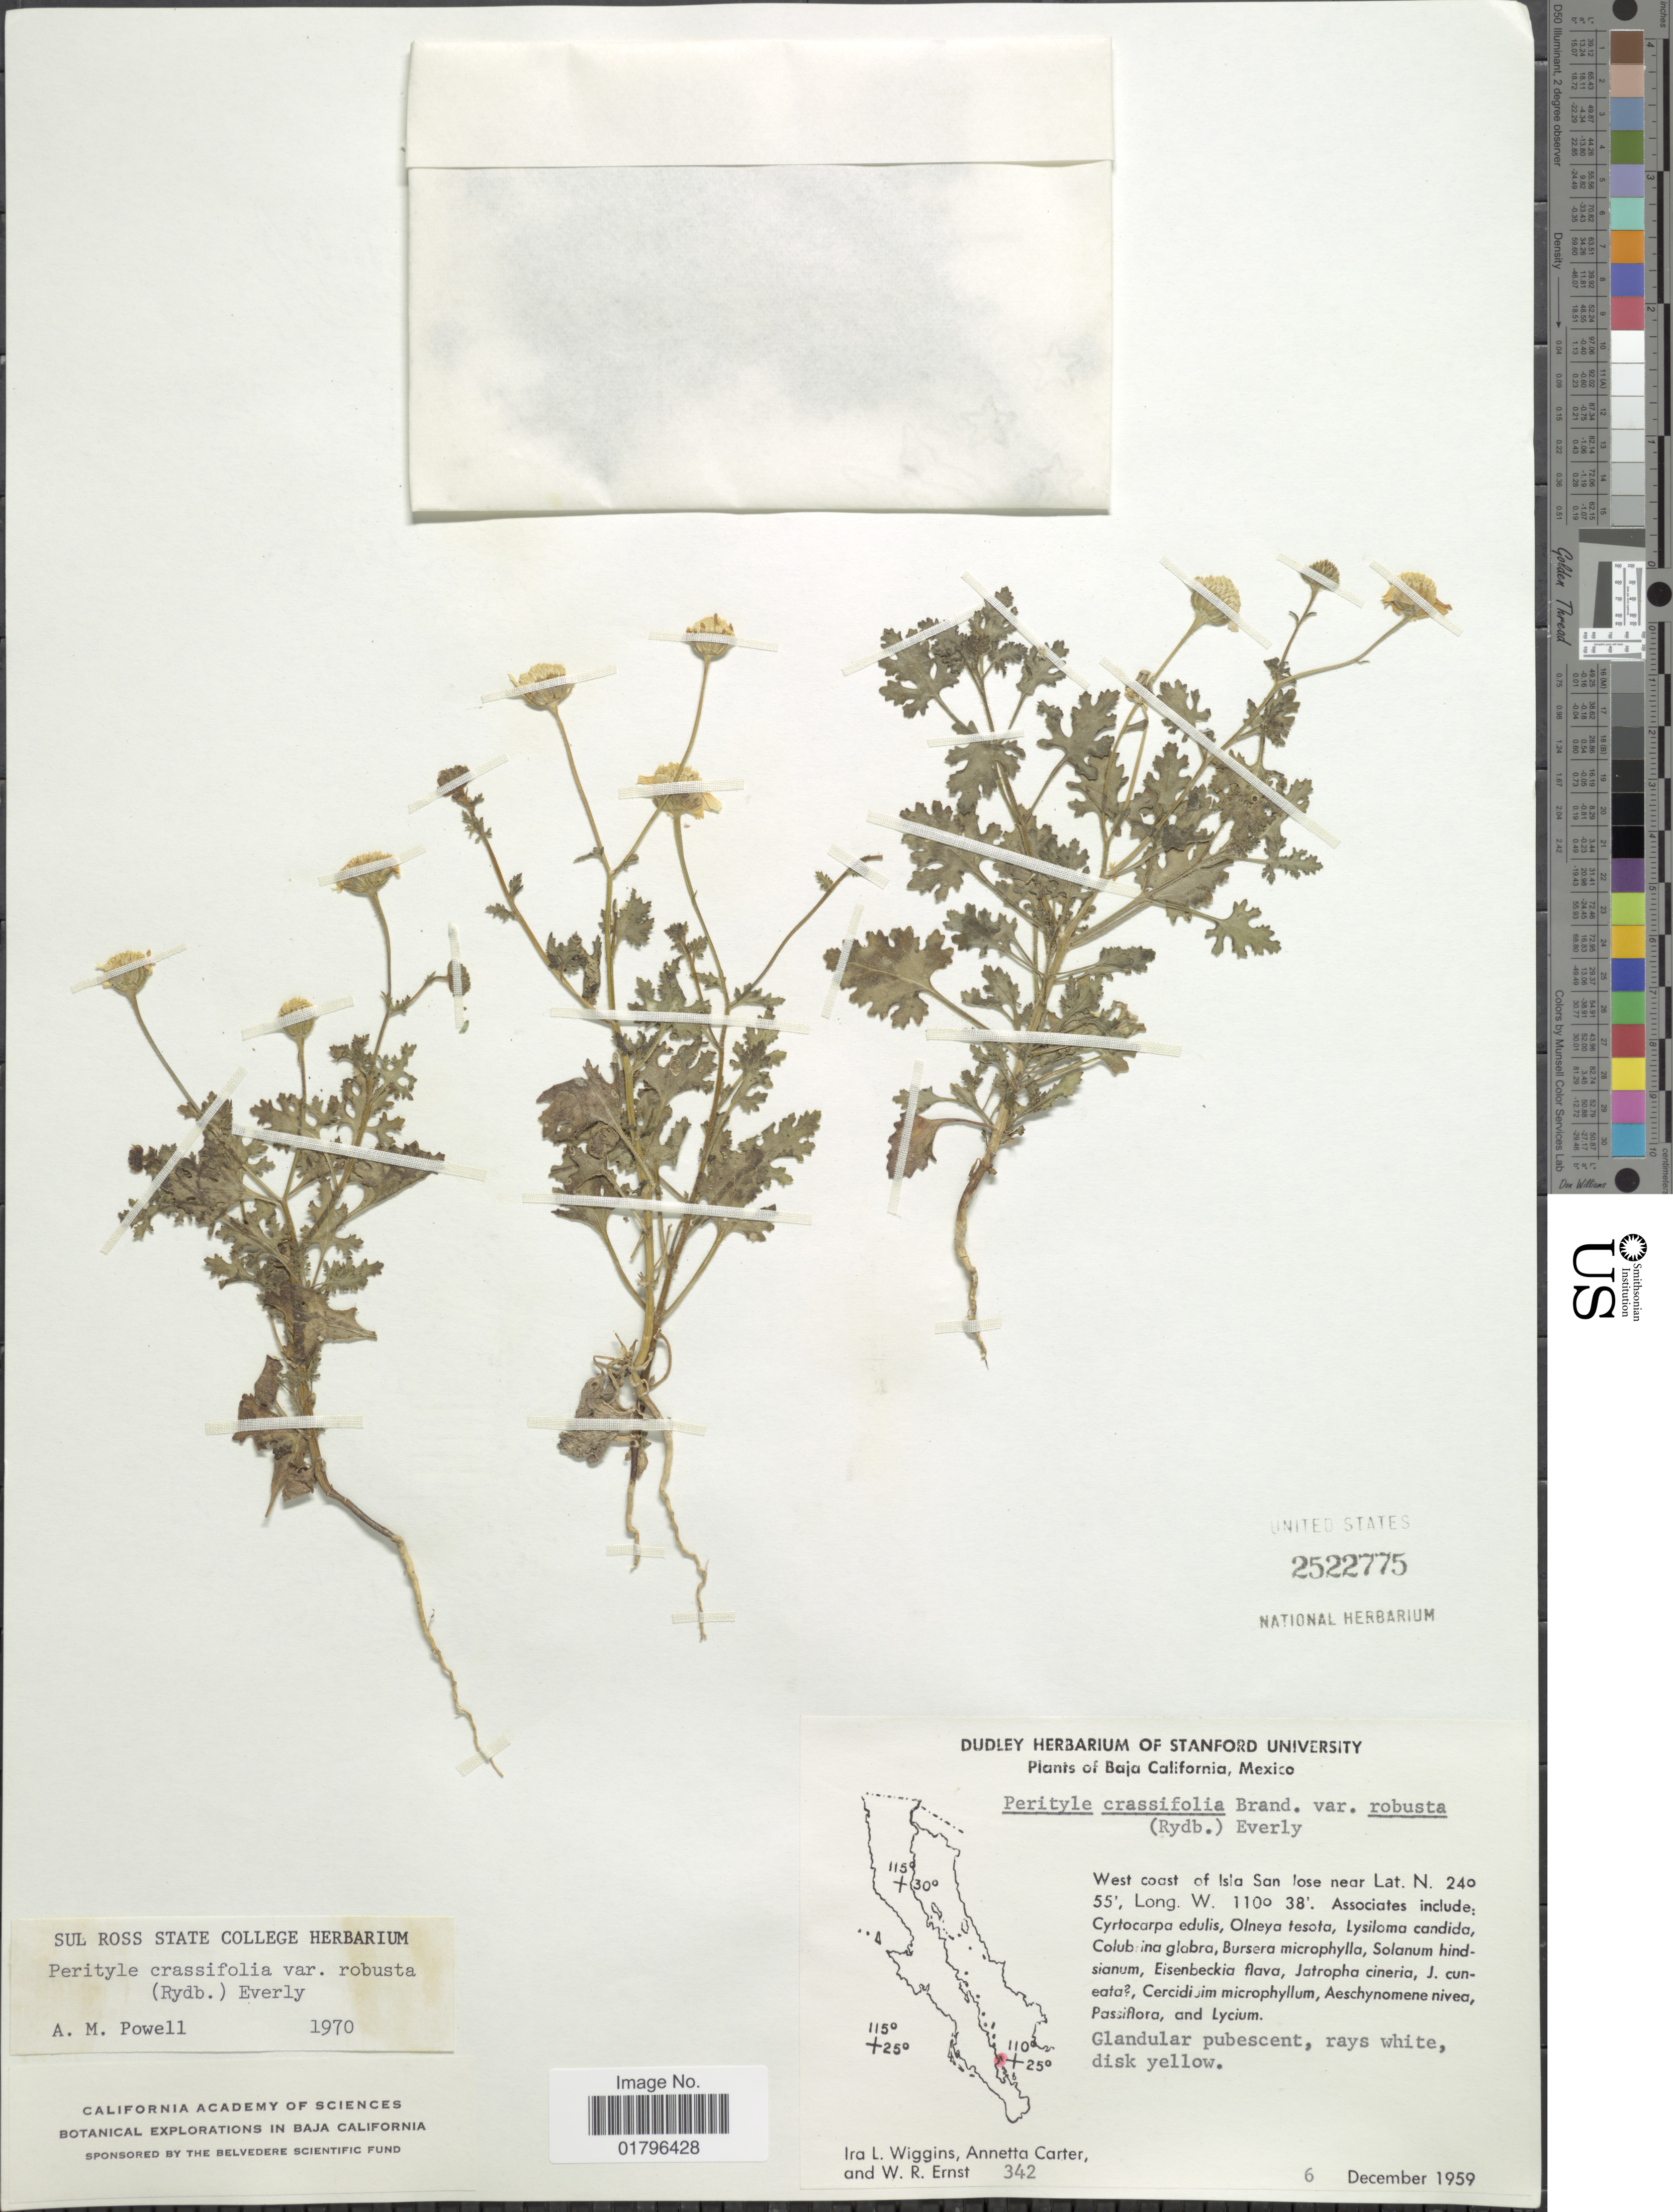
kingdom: Plantae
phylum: Tracheophyta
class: Magnoliopsida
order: Asterales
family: Asteraceae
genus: Perityle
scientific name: Perityle crassifolia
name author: Brandegee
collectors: I. L. Wiggins, A. M. Carter & W. R. Ernst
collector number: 342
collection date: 1959-12-06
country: Mexico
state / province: Baja California Sur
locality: West Coast of La Isla San Jose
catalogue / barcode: US 2522775